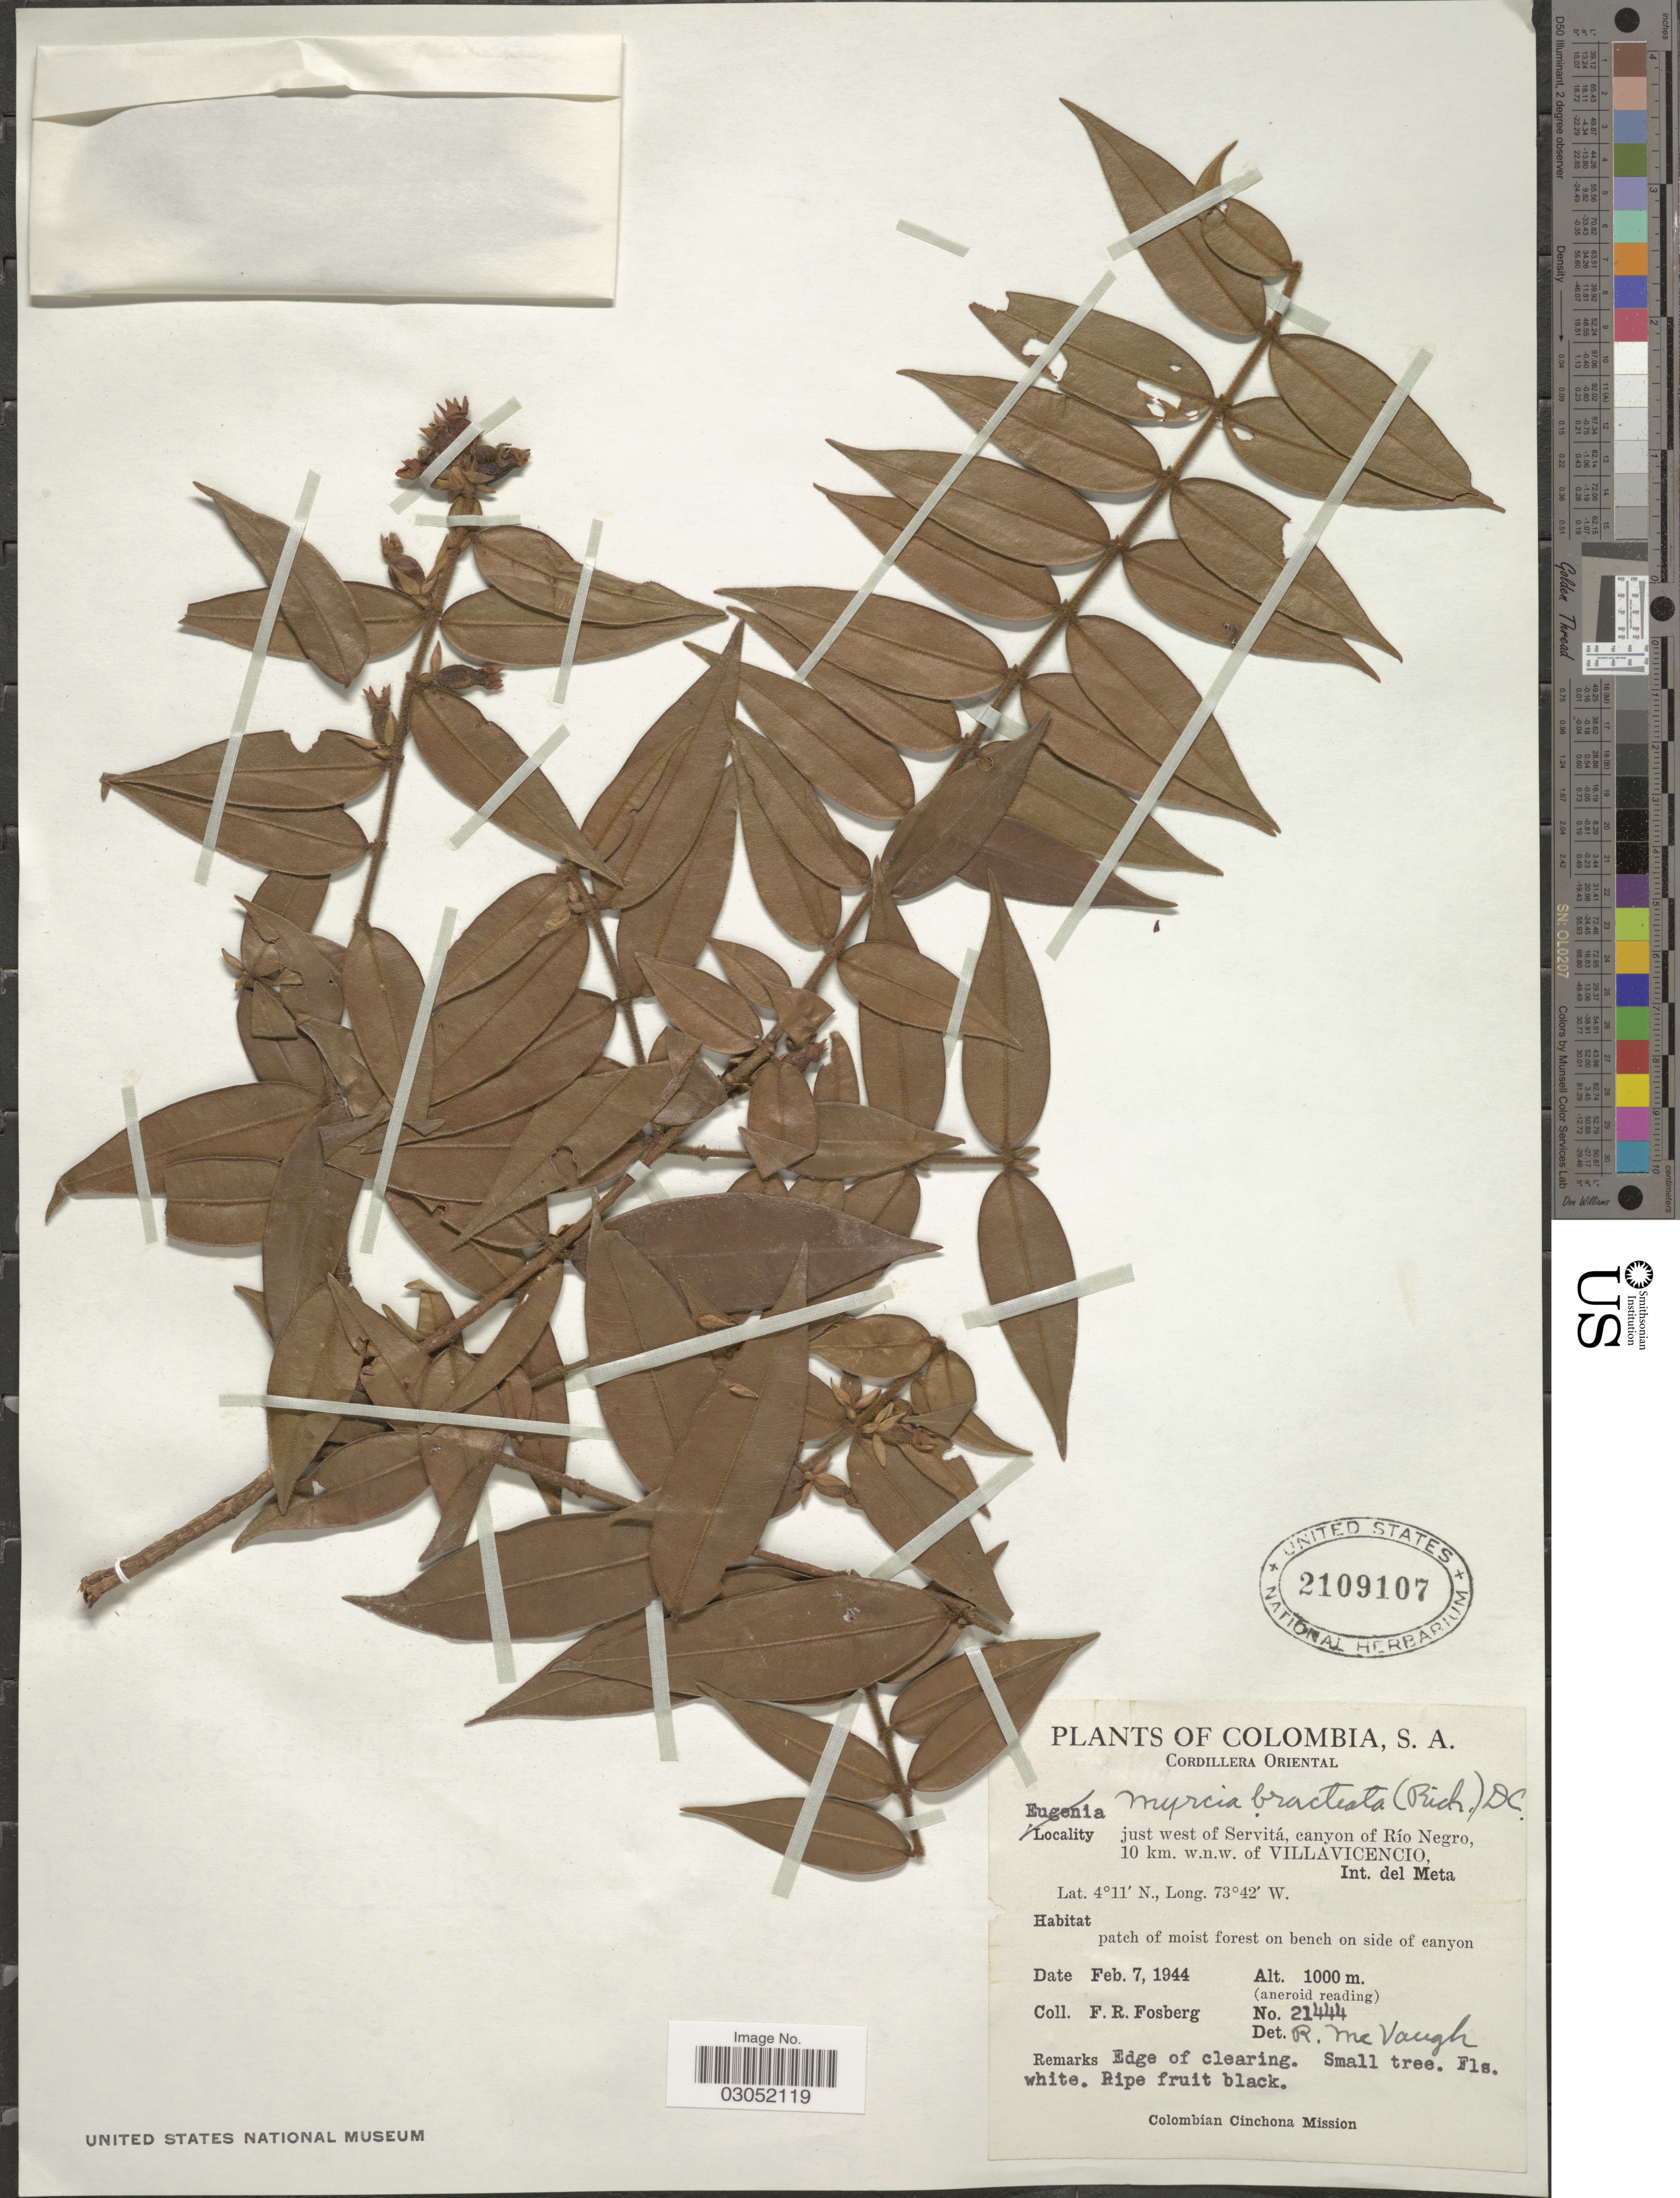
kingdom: Plantae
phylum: Tracheophyta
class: Magnoliopsida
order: Myrtales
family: Myrtaceae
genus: Myrcia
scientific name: Myrcia bracteata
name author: (Rich.) DC.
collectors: F. R. Fosberg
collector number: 21444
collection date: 1944-02-07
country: Colombia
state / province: Meta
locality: Cordillera Oriental. Just west of Servitá, canyon of Río Negro, 10 km. w.n.w. of Villavicencio. Int. del Meta.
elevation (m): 1000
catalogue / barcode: US 2109107